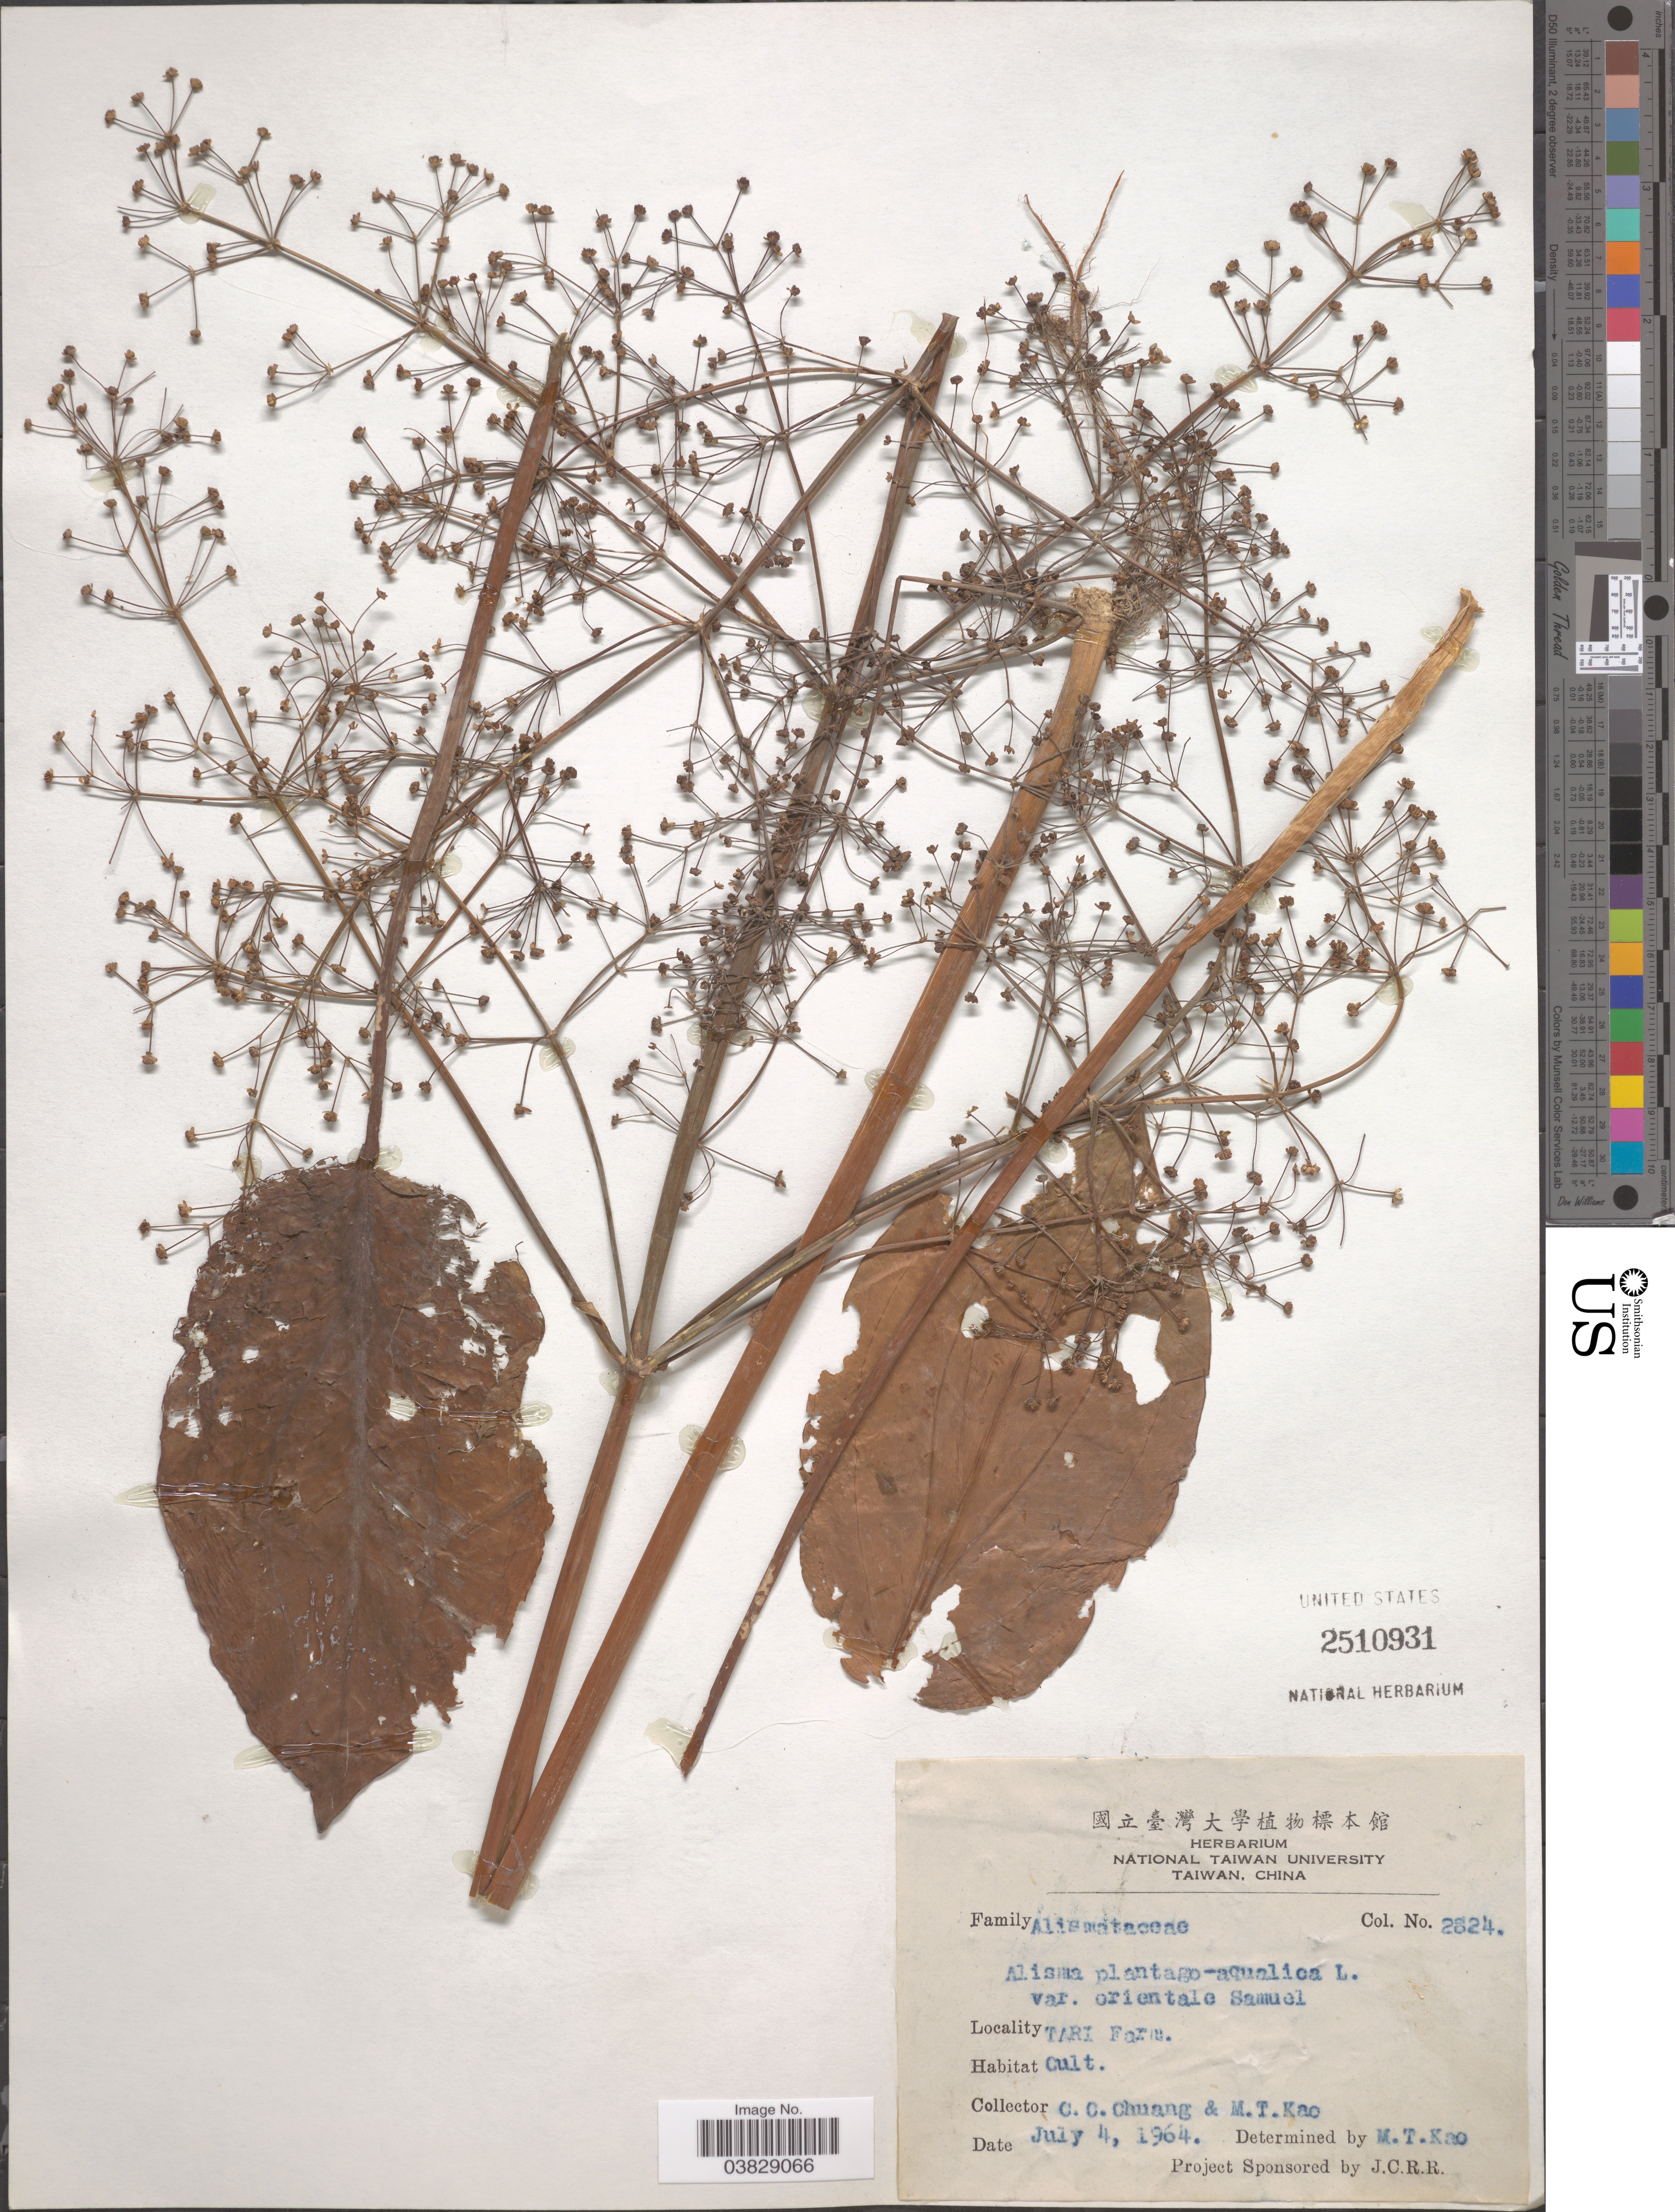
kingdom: Plantae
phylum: Tracheophyta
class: Liliopsida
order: Alismatales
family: Alismataceae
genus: Alisma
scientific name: Alisma plantago-aquatica var. americanum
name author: L.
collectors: C. C. Chuang & M. T. Kao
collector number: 2824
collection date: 1964-07-04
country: China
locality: Tari Farm.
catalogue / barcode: US 2510931